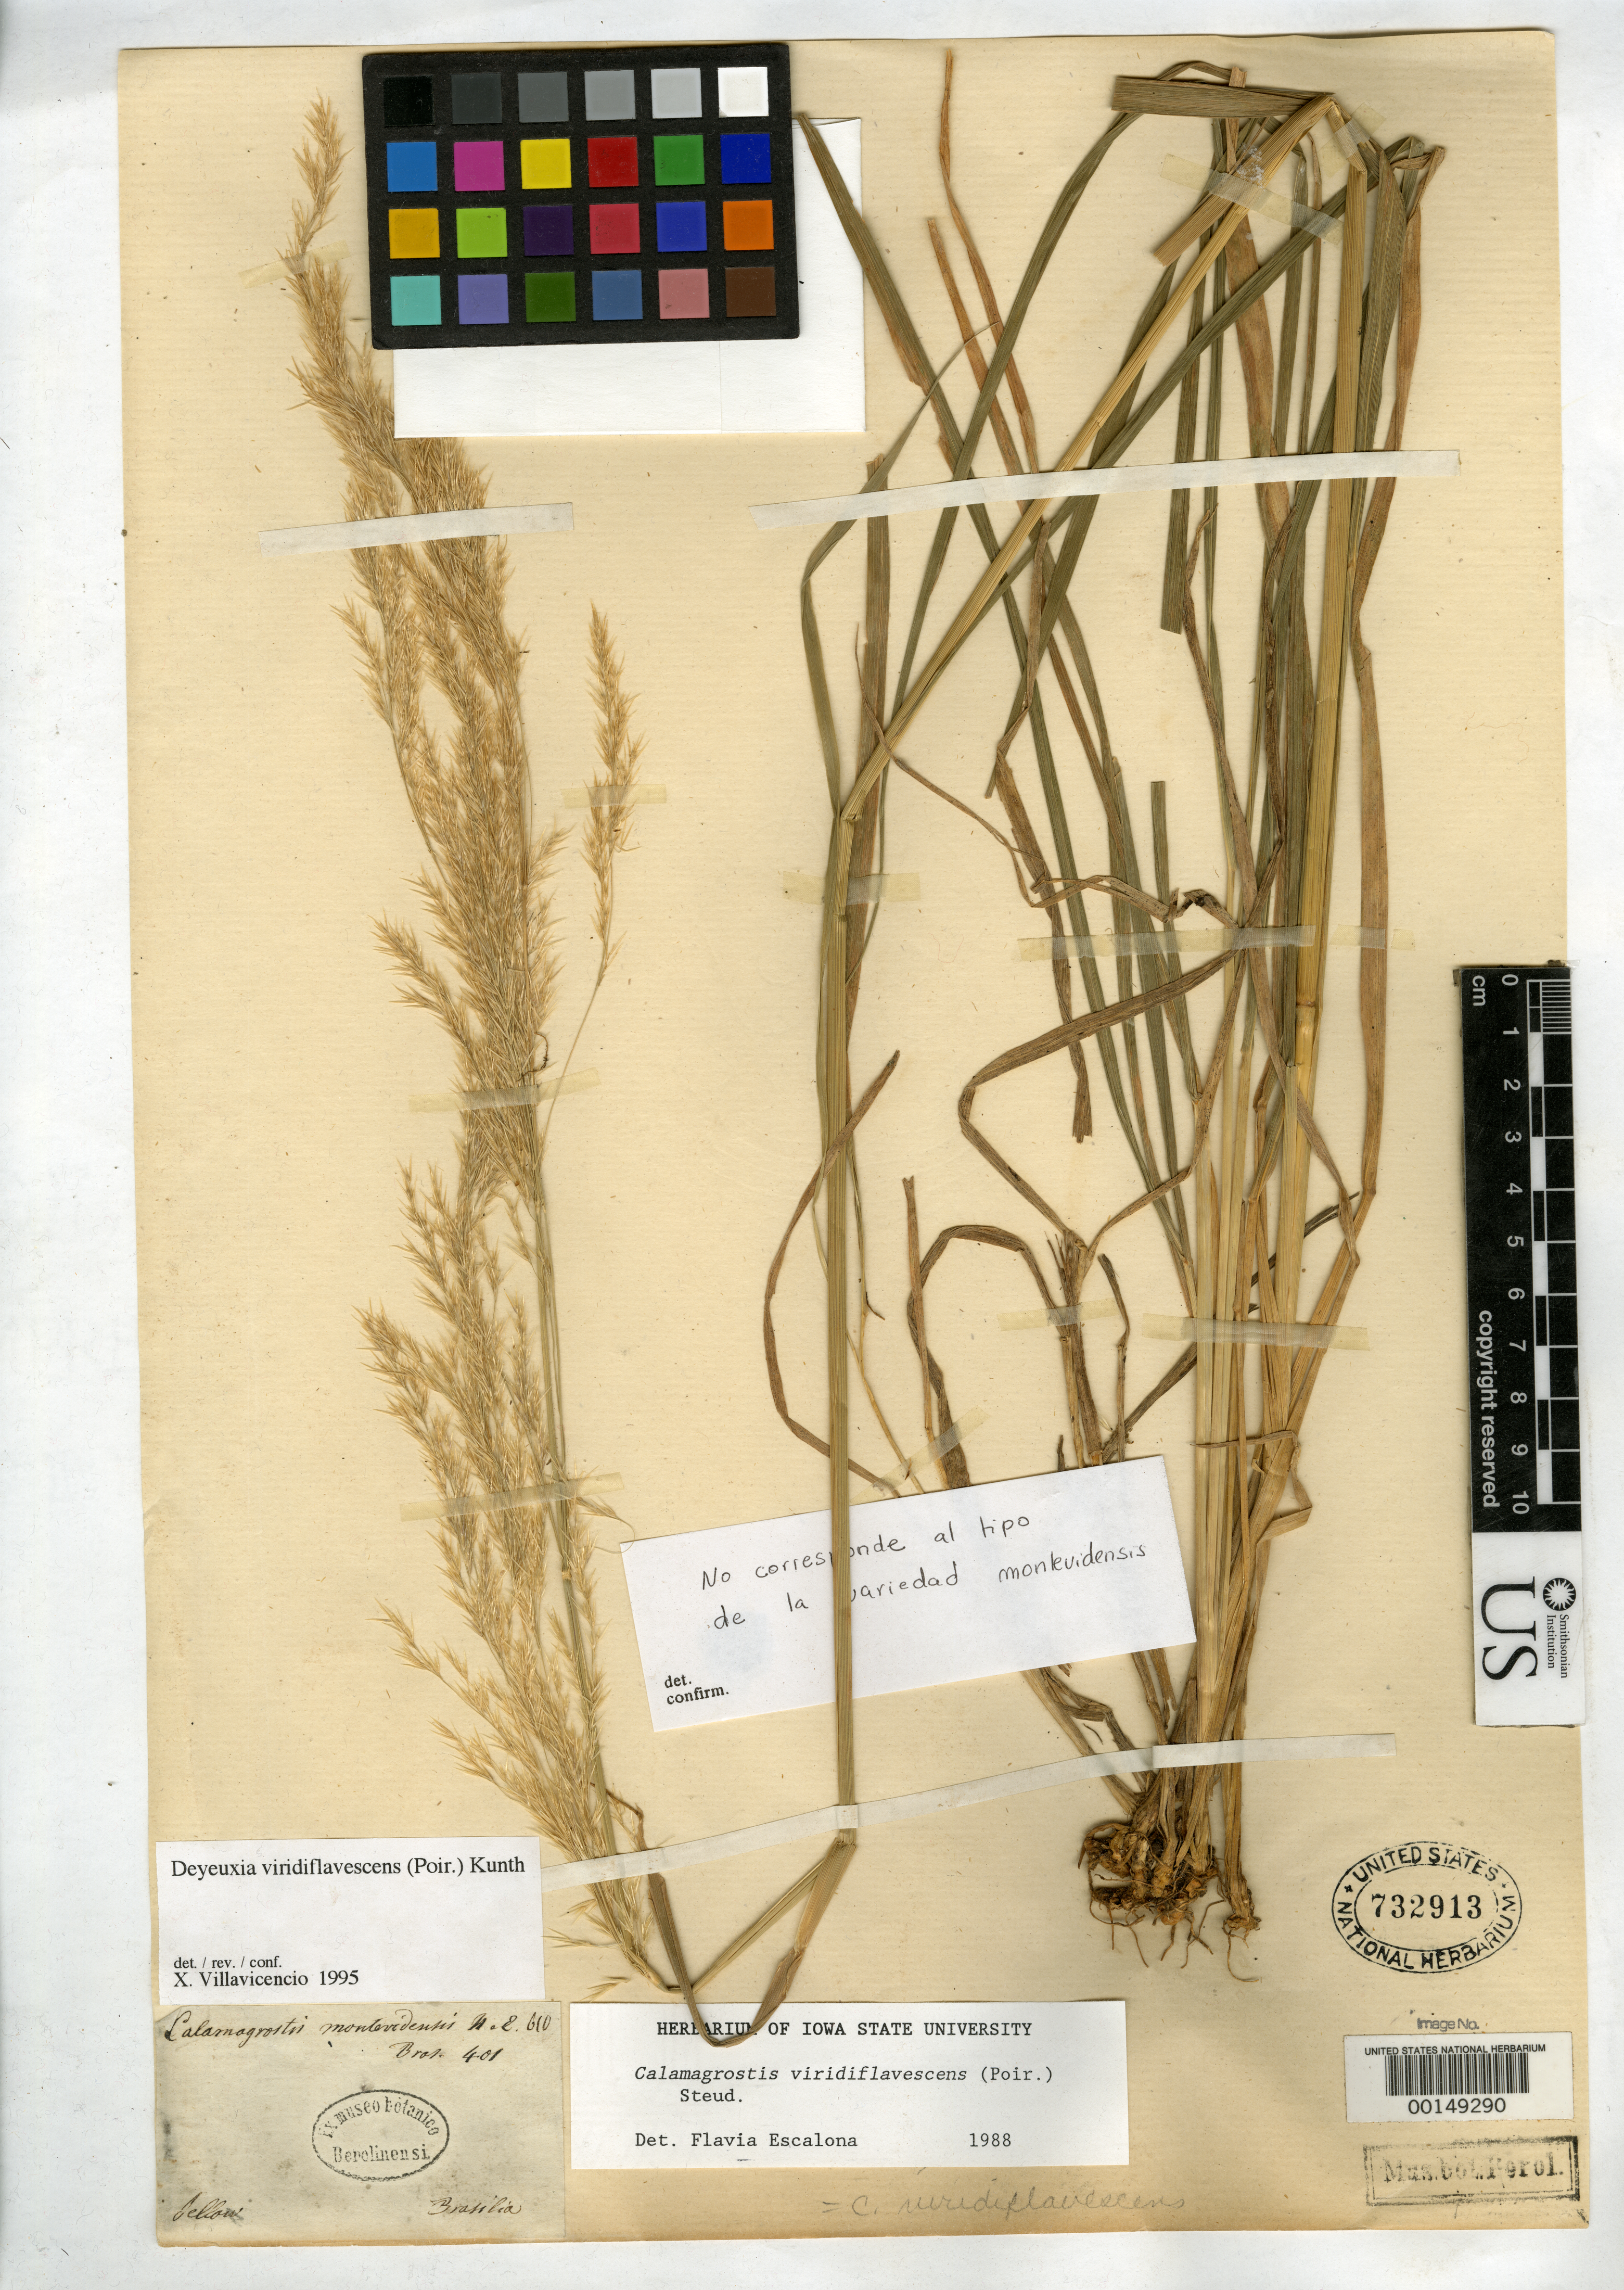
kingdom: Plantae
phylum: Tracheophyta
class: Liliopsida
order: Poales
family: Poaceae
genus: Calamagrostis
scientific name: Calamagrostis montevidensis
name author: Nees in Mart.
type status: Isotype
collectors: F. Sellow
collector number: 610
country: Brazil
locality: Brasilia meridionalis.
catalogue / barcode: US 732913